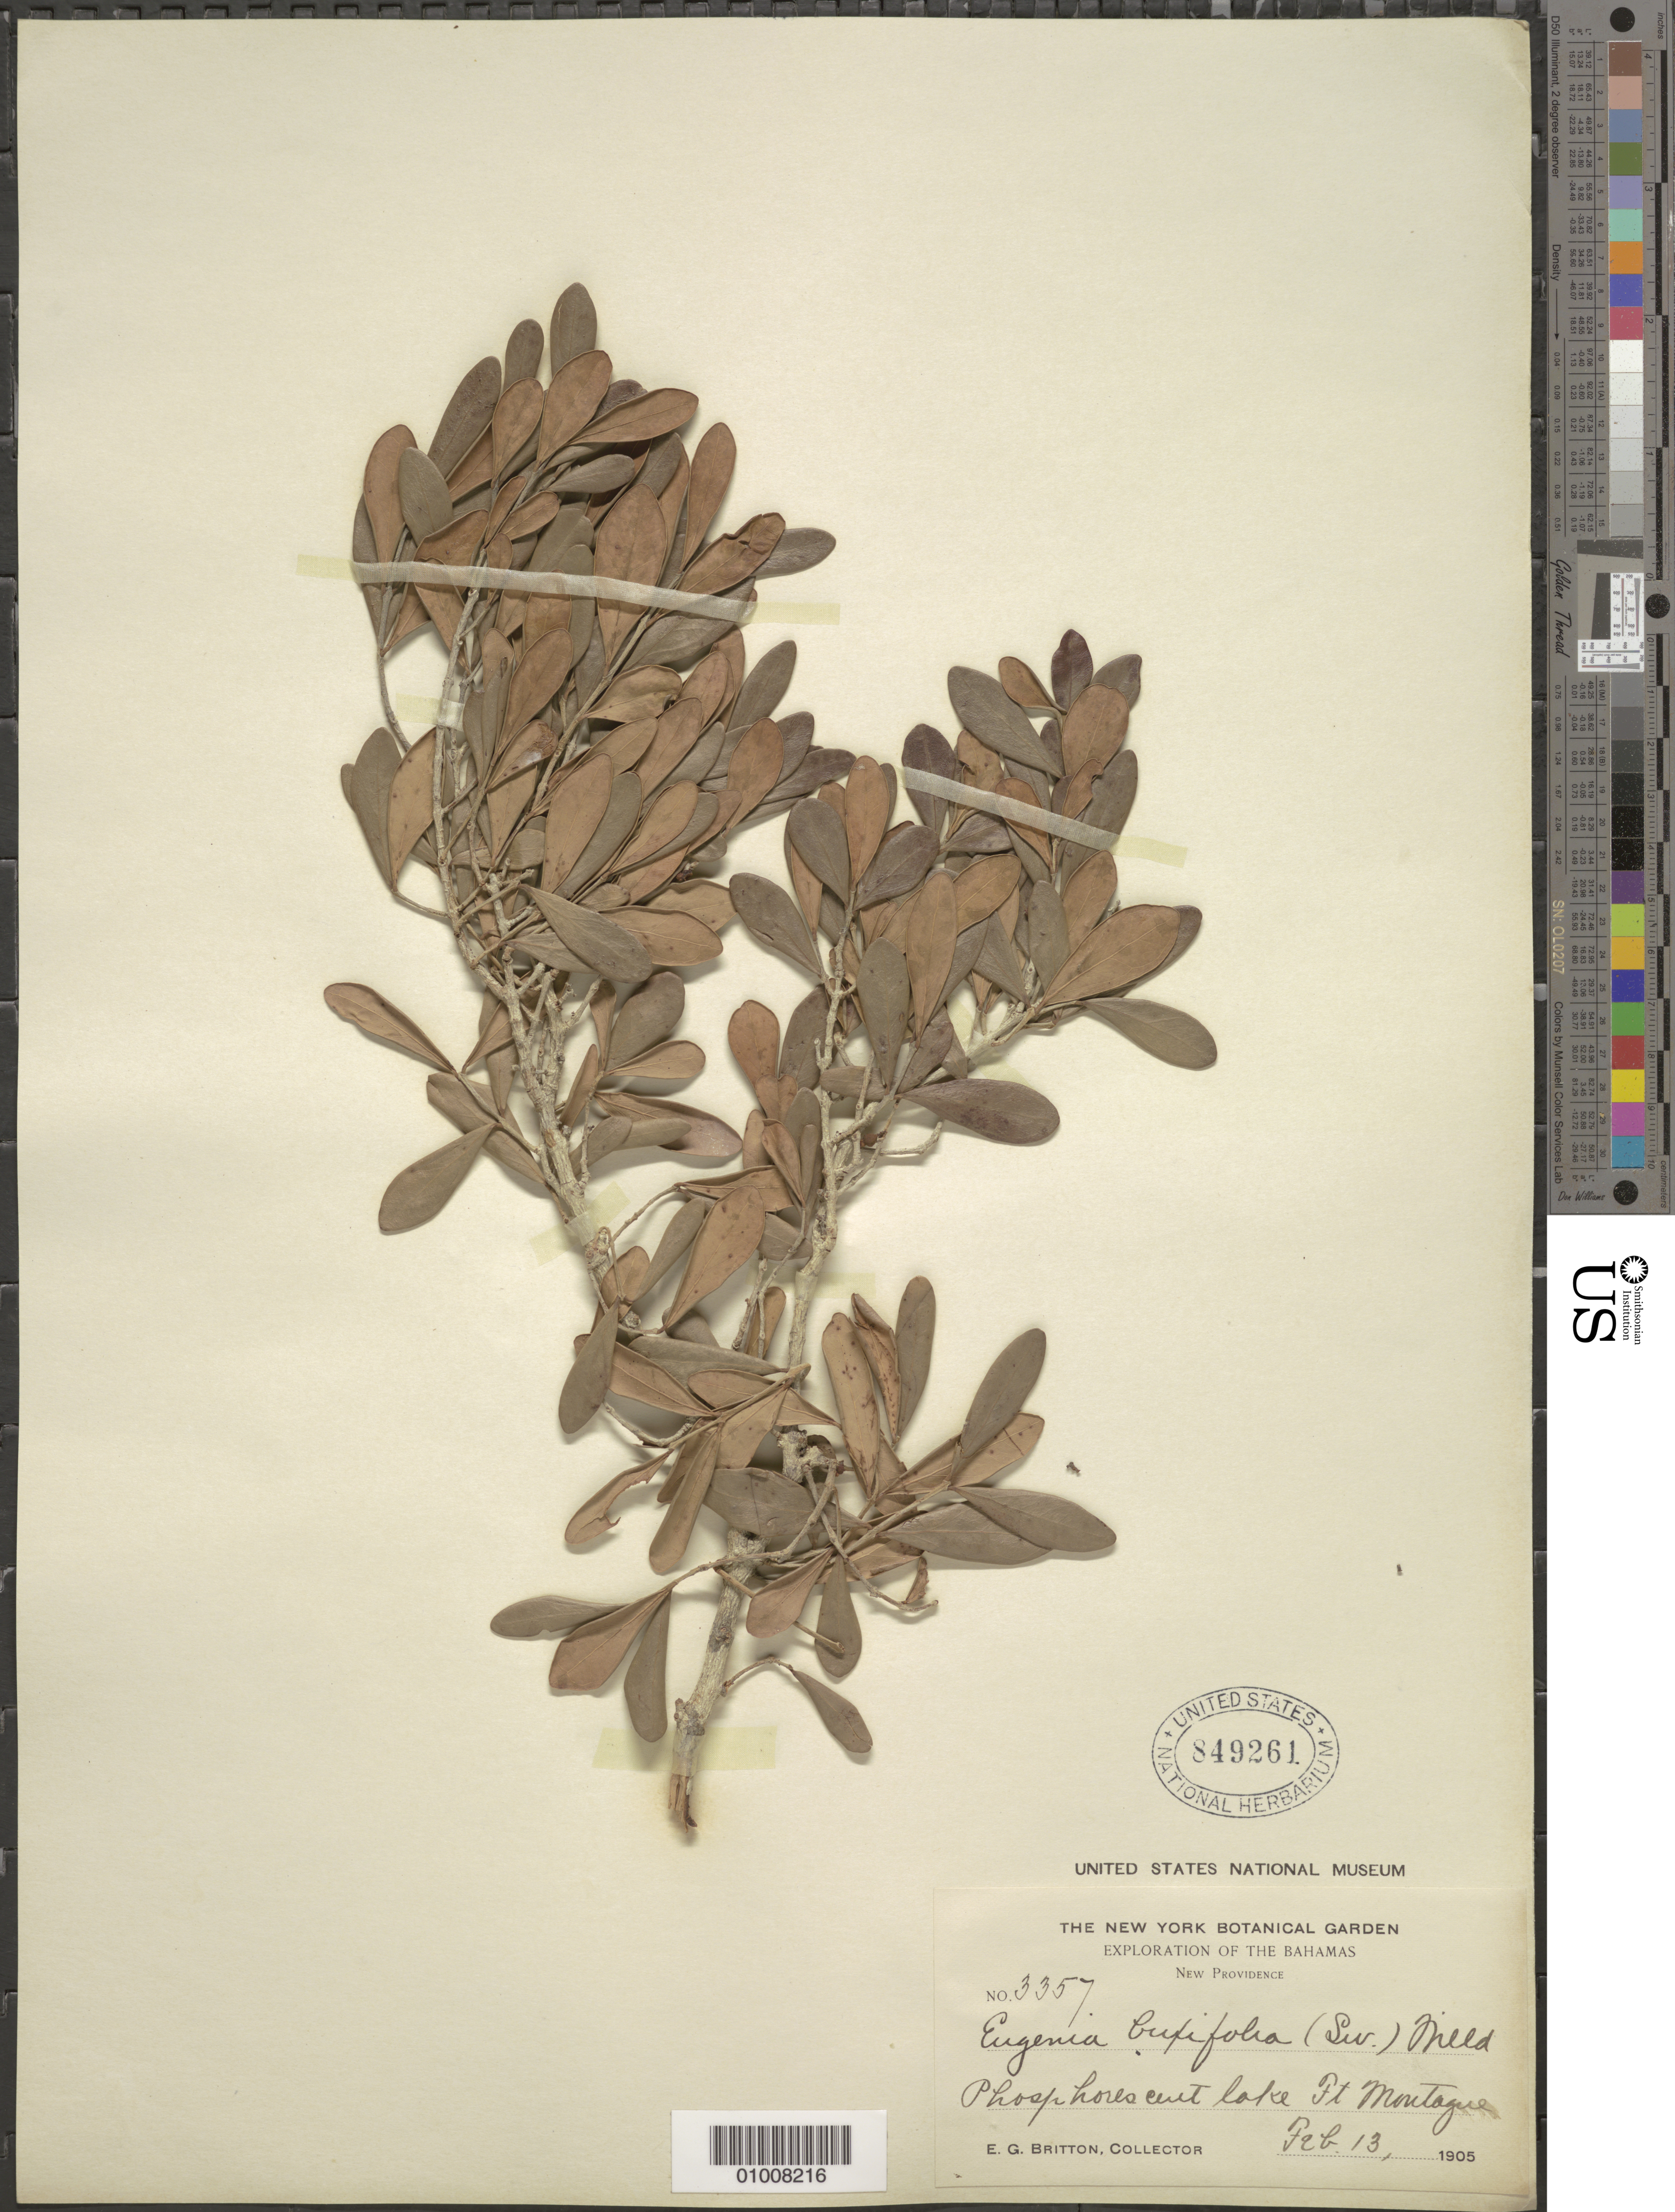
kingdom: Plantae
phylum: Tracheophyta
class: Magnoliopsida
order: Myrtales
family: Myrtaceae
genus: Eugenia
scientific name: Eugenia foetida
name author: Pers.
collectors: E. G. Britton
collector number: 3357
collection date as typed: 13 Feb 1905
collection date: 1905-02-13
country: Bahamas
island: New Providence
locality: Ft. Montague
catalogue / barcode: US 849261